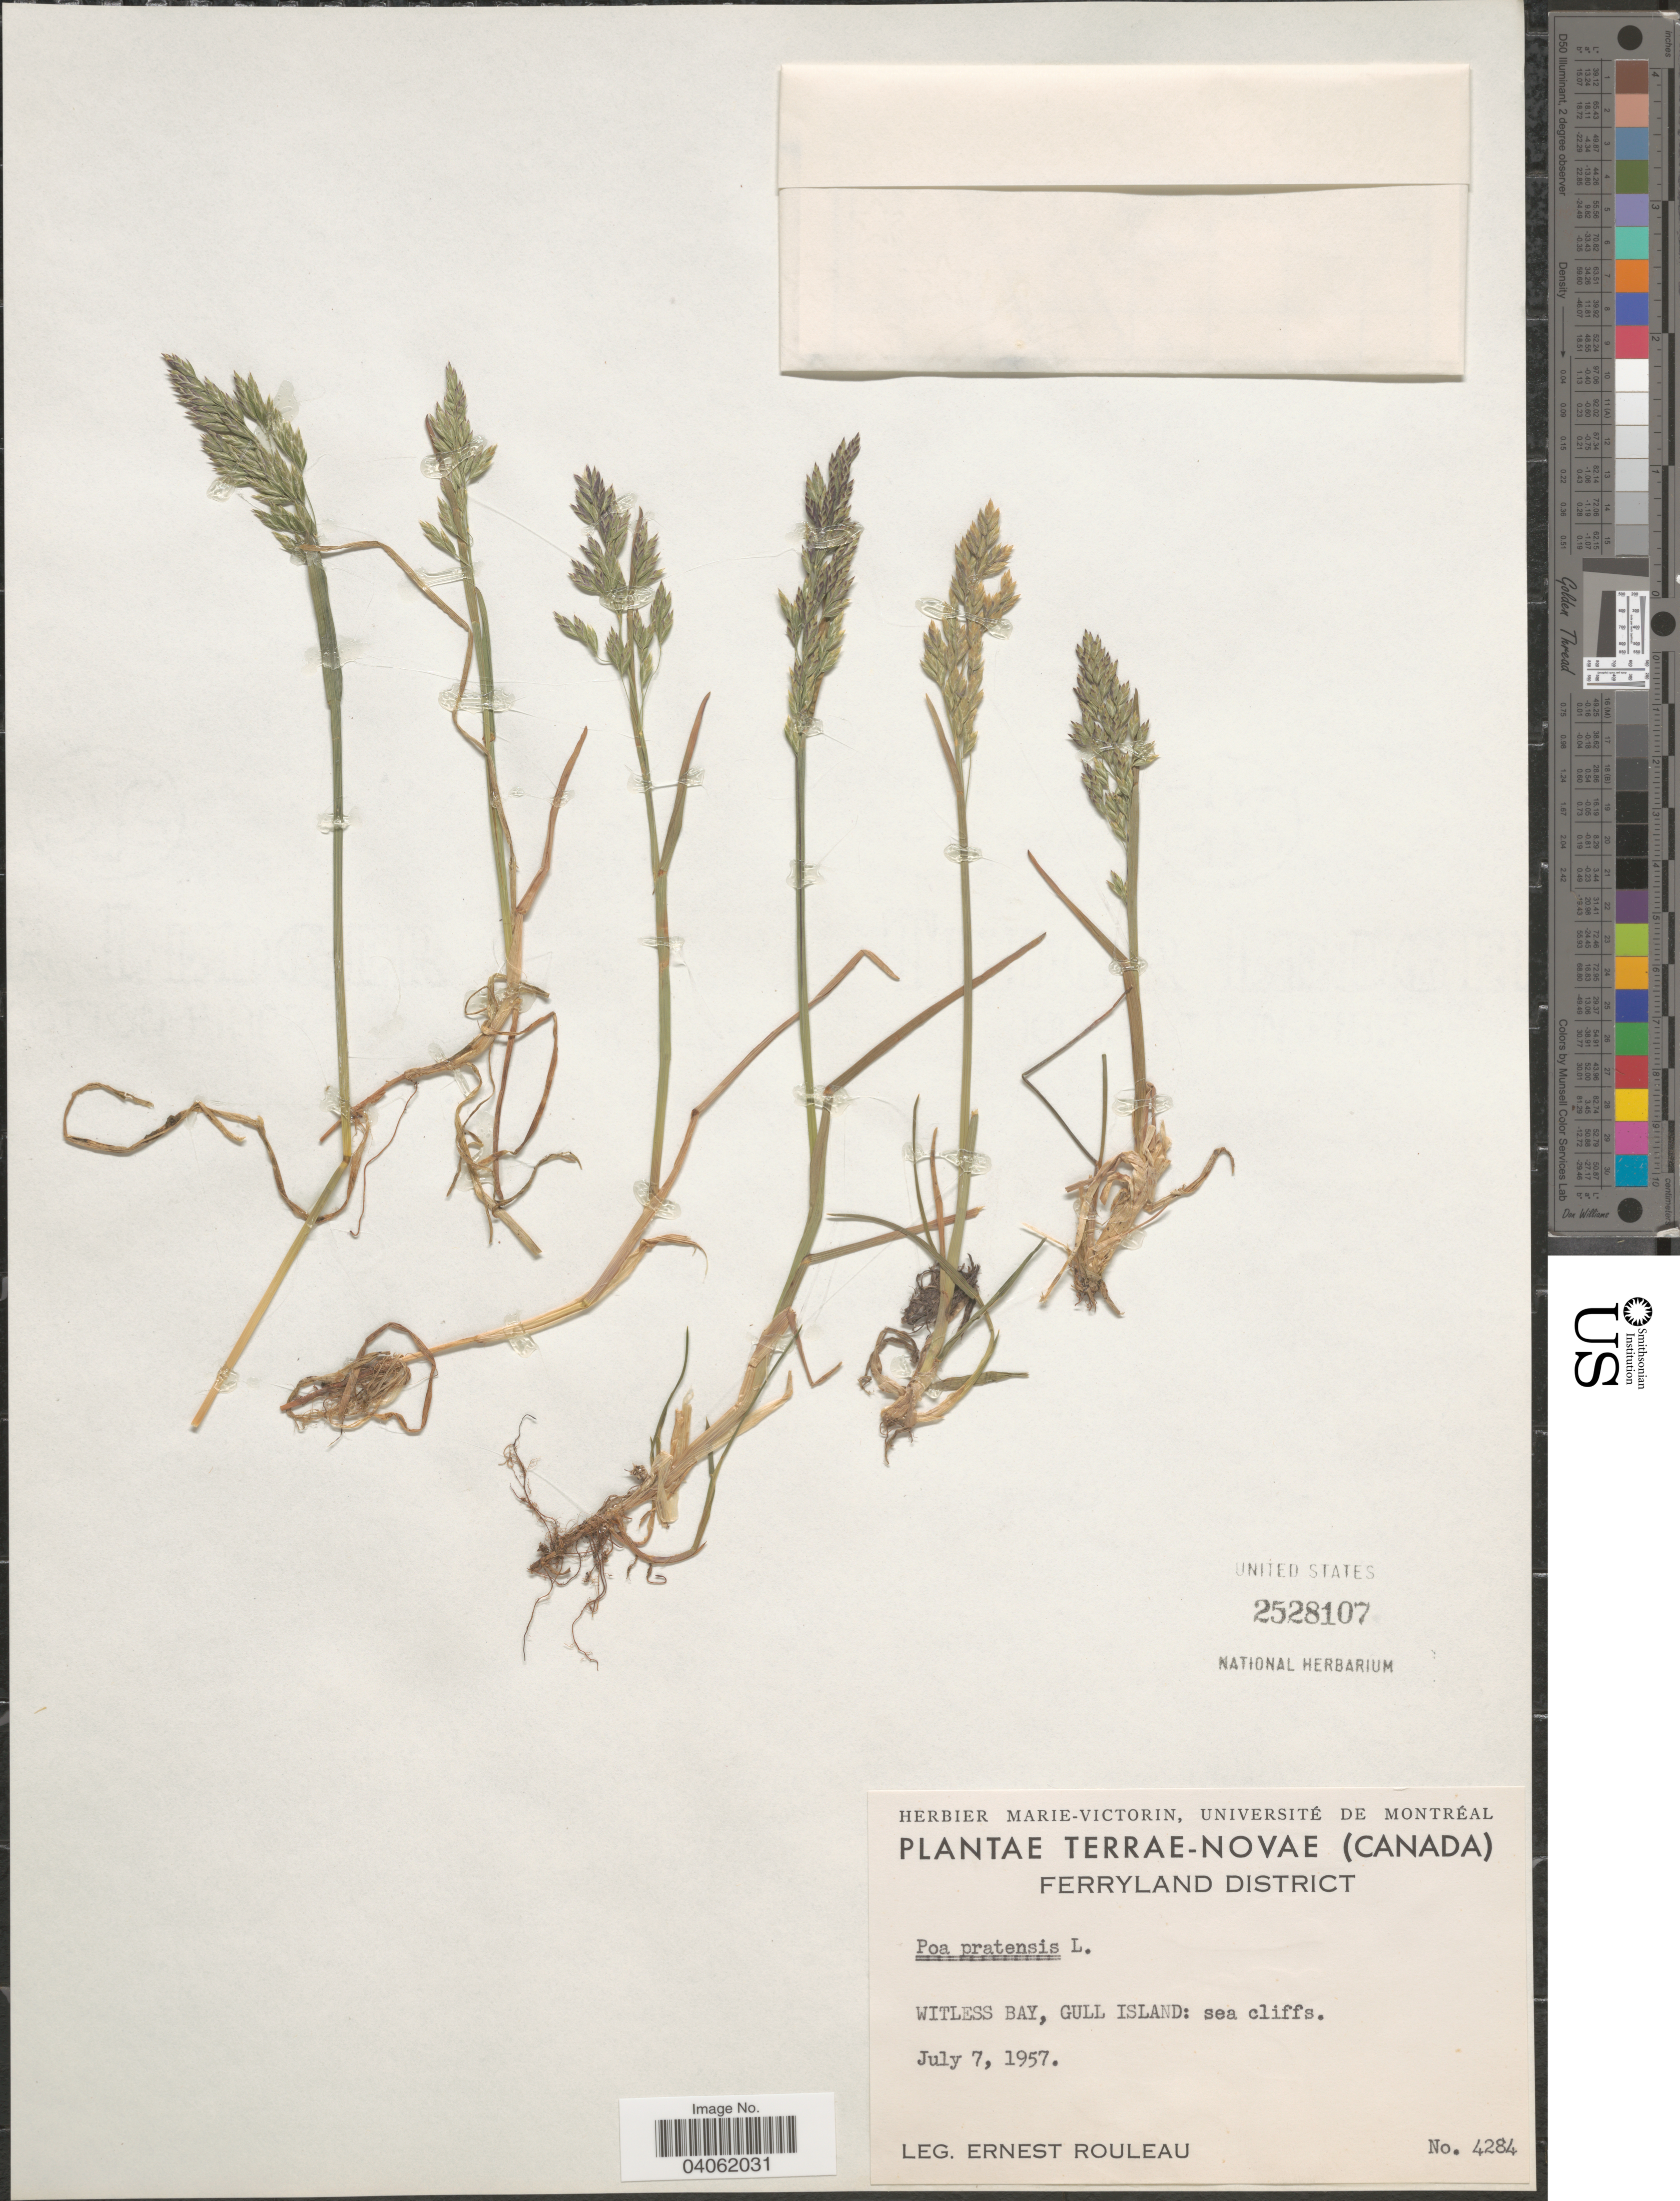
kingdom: Plantae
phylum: Tracheophyta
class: Liliopsida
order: Poales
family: Poaceae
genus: Poa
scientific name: Poa pratensis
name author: L.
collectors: J. Rouleau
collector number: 4284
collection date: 1957-07-07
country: Canada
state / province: Newfoundland and Labrador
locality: Terrae-Novae. Ferryland District. Witless Bay, Gull Island.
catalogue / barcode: US 2528107